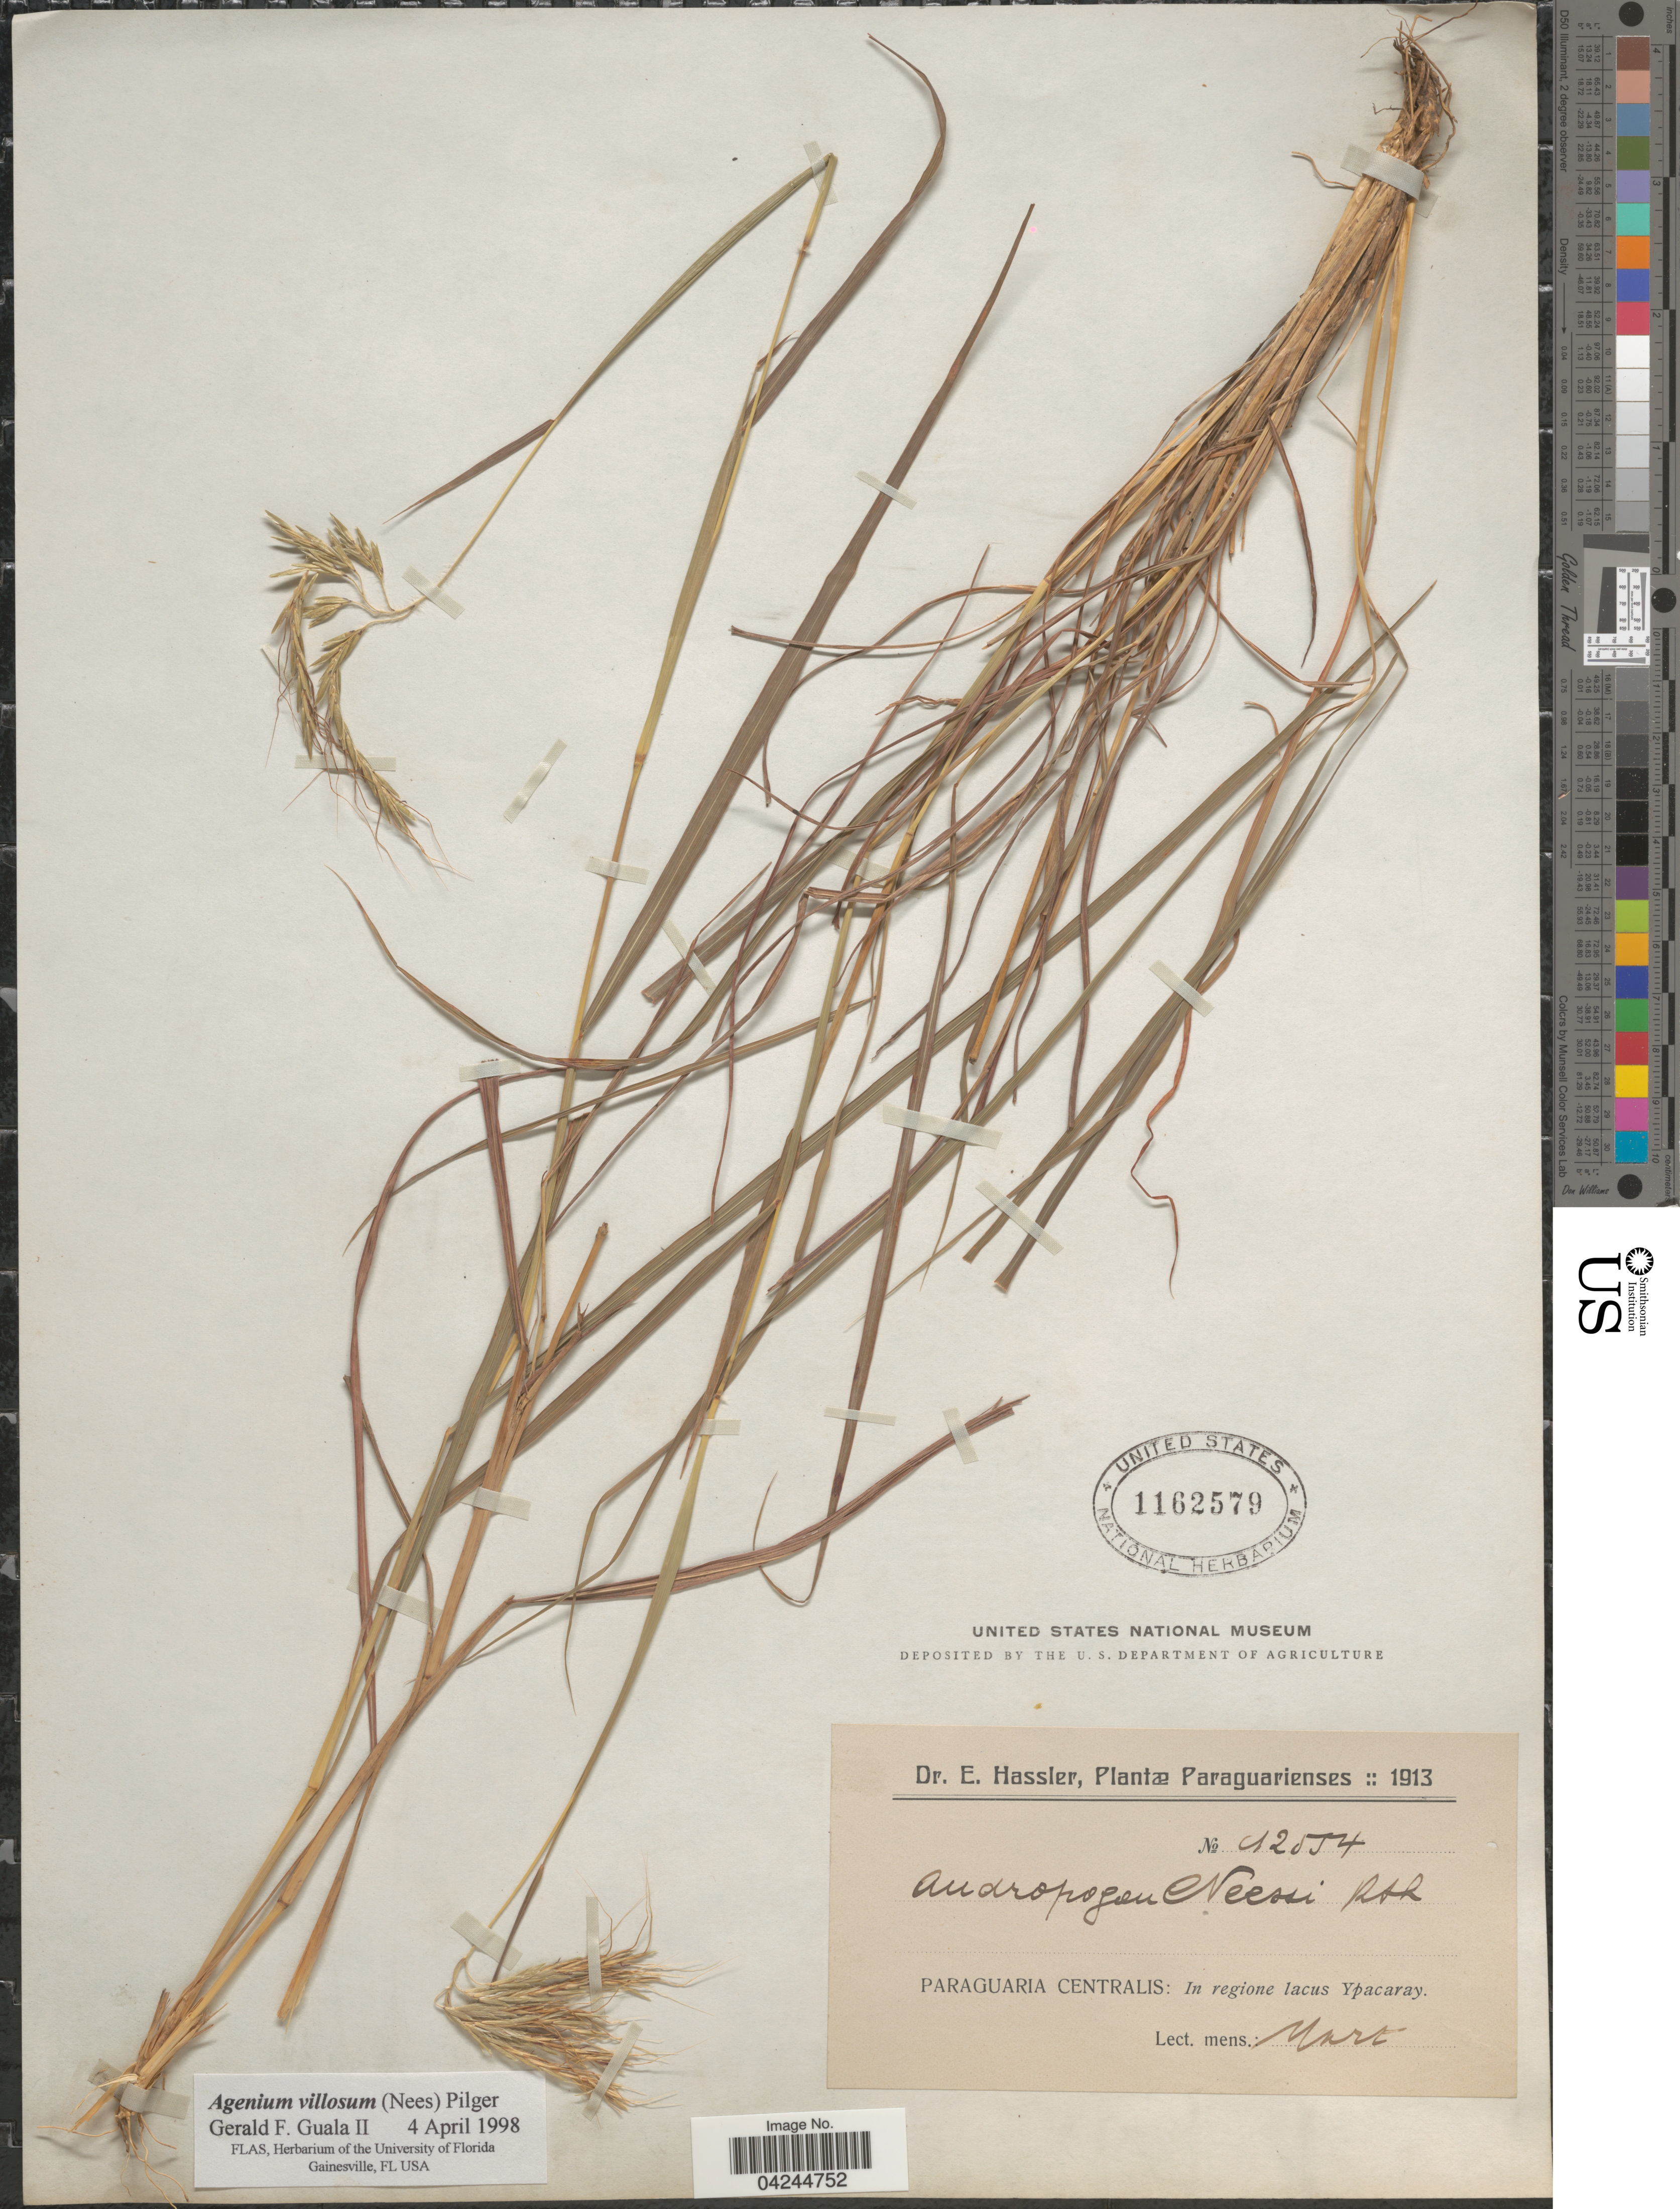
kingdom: Plantae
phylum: Tracheophyta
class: Liliopsida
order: Poales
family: Poaceae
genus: Agenium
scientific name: Agenium villosum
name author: (Nees) Pilg.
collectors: E. Hassler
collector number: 12554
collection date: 1913-03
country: Paraguay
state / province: Paraguari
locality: Paraguaria Centralis: In regione lacus Ypacaray.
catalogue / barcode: US 1162579